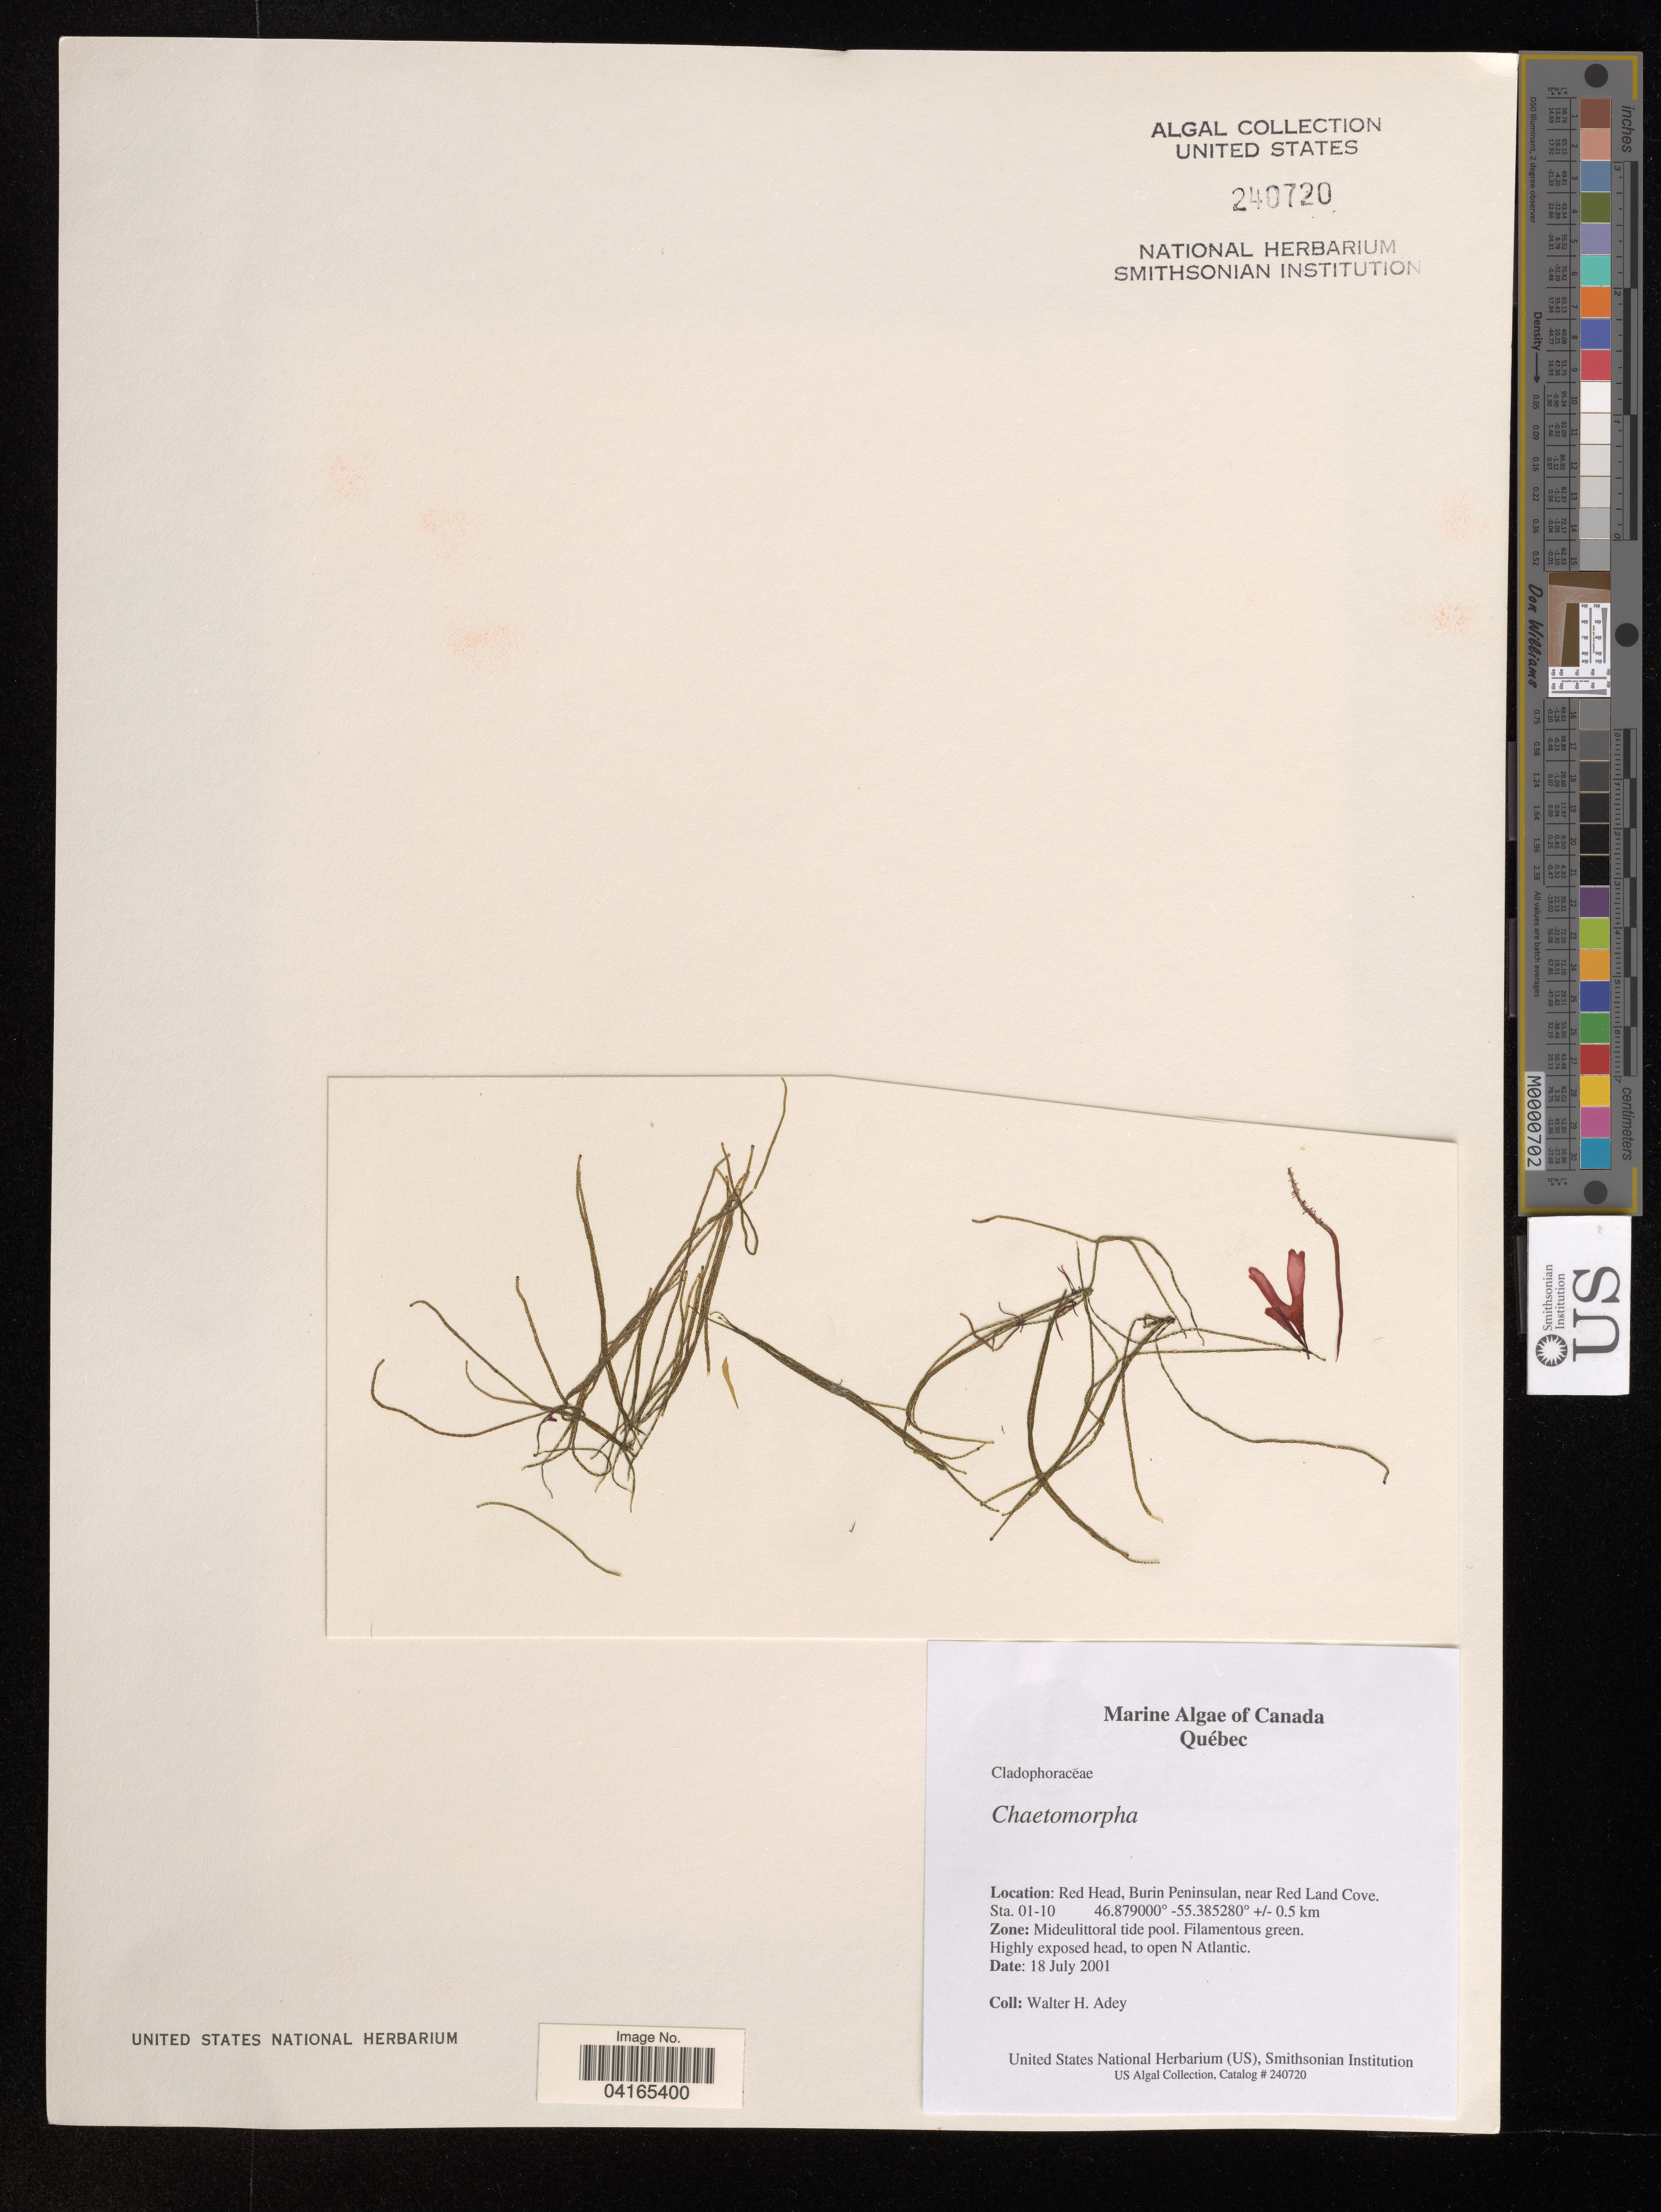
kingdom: Plantae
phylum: Chlorophyta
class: Ulvophyceae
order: Cladophorales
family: Cladophoraceae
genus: Chaetomorpha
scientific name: Chaetomorpha sp.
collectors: W. H. Adey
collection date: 2001-07-18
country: Canada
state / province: Newfoundland and Labrador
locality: Red Head, Burin Peninsula, near Red Land Cove. Sta. 01-10.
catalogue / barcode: US 240720